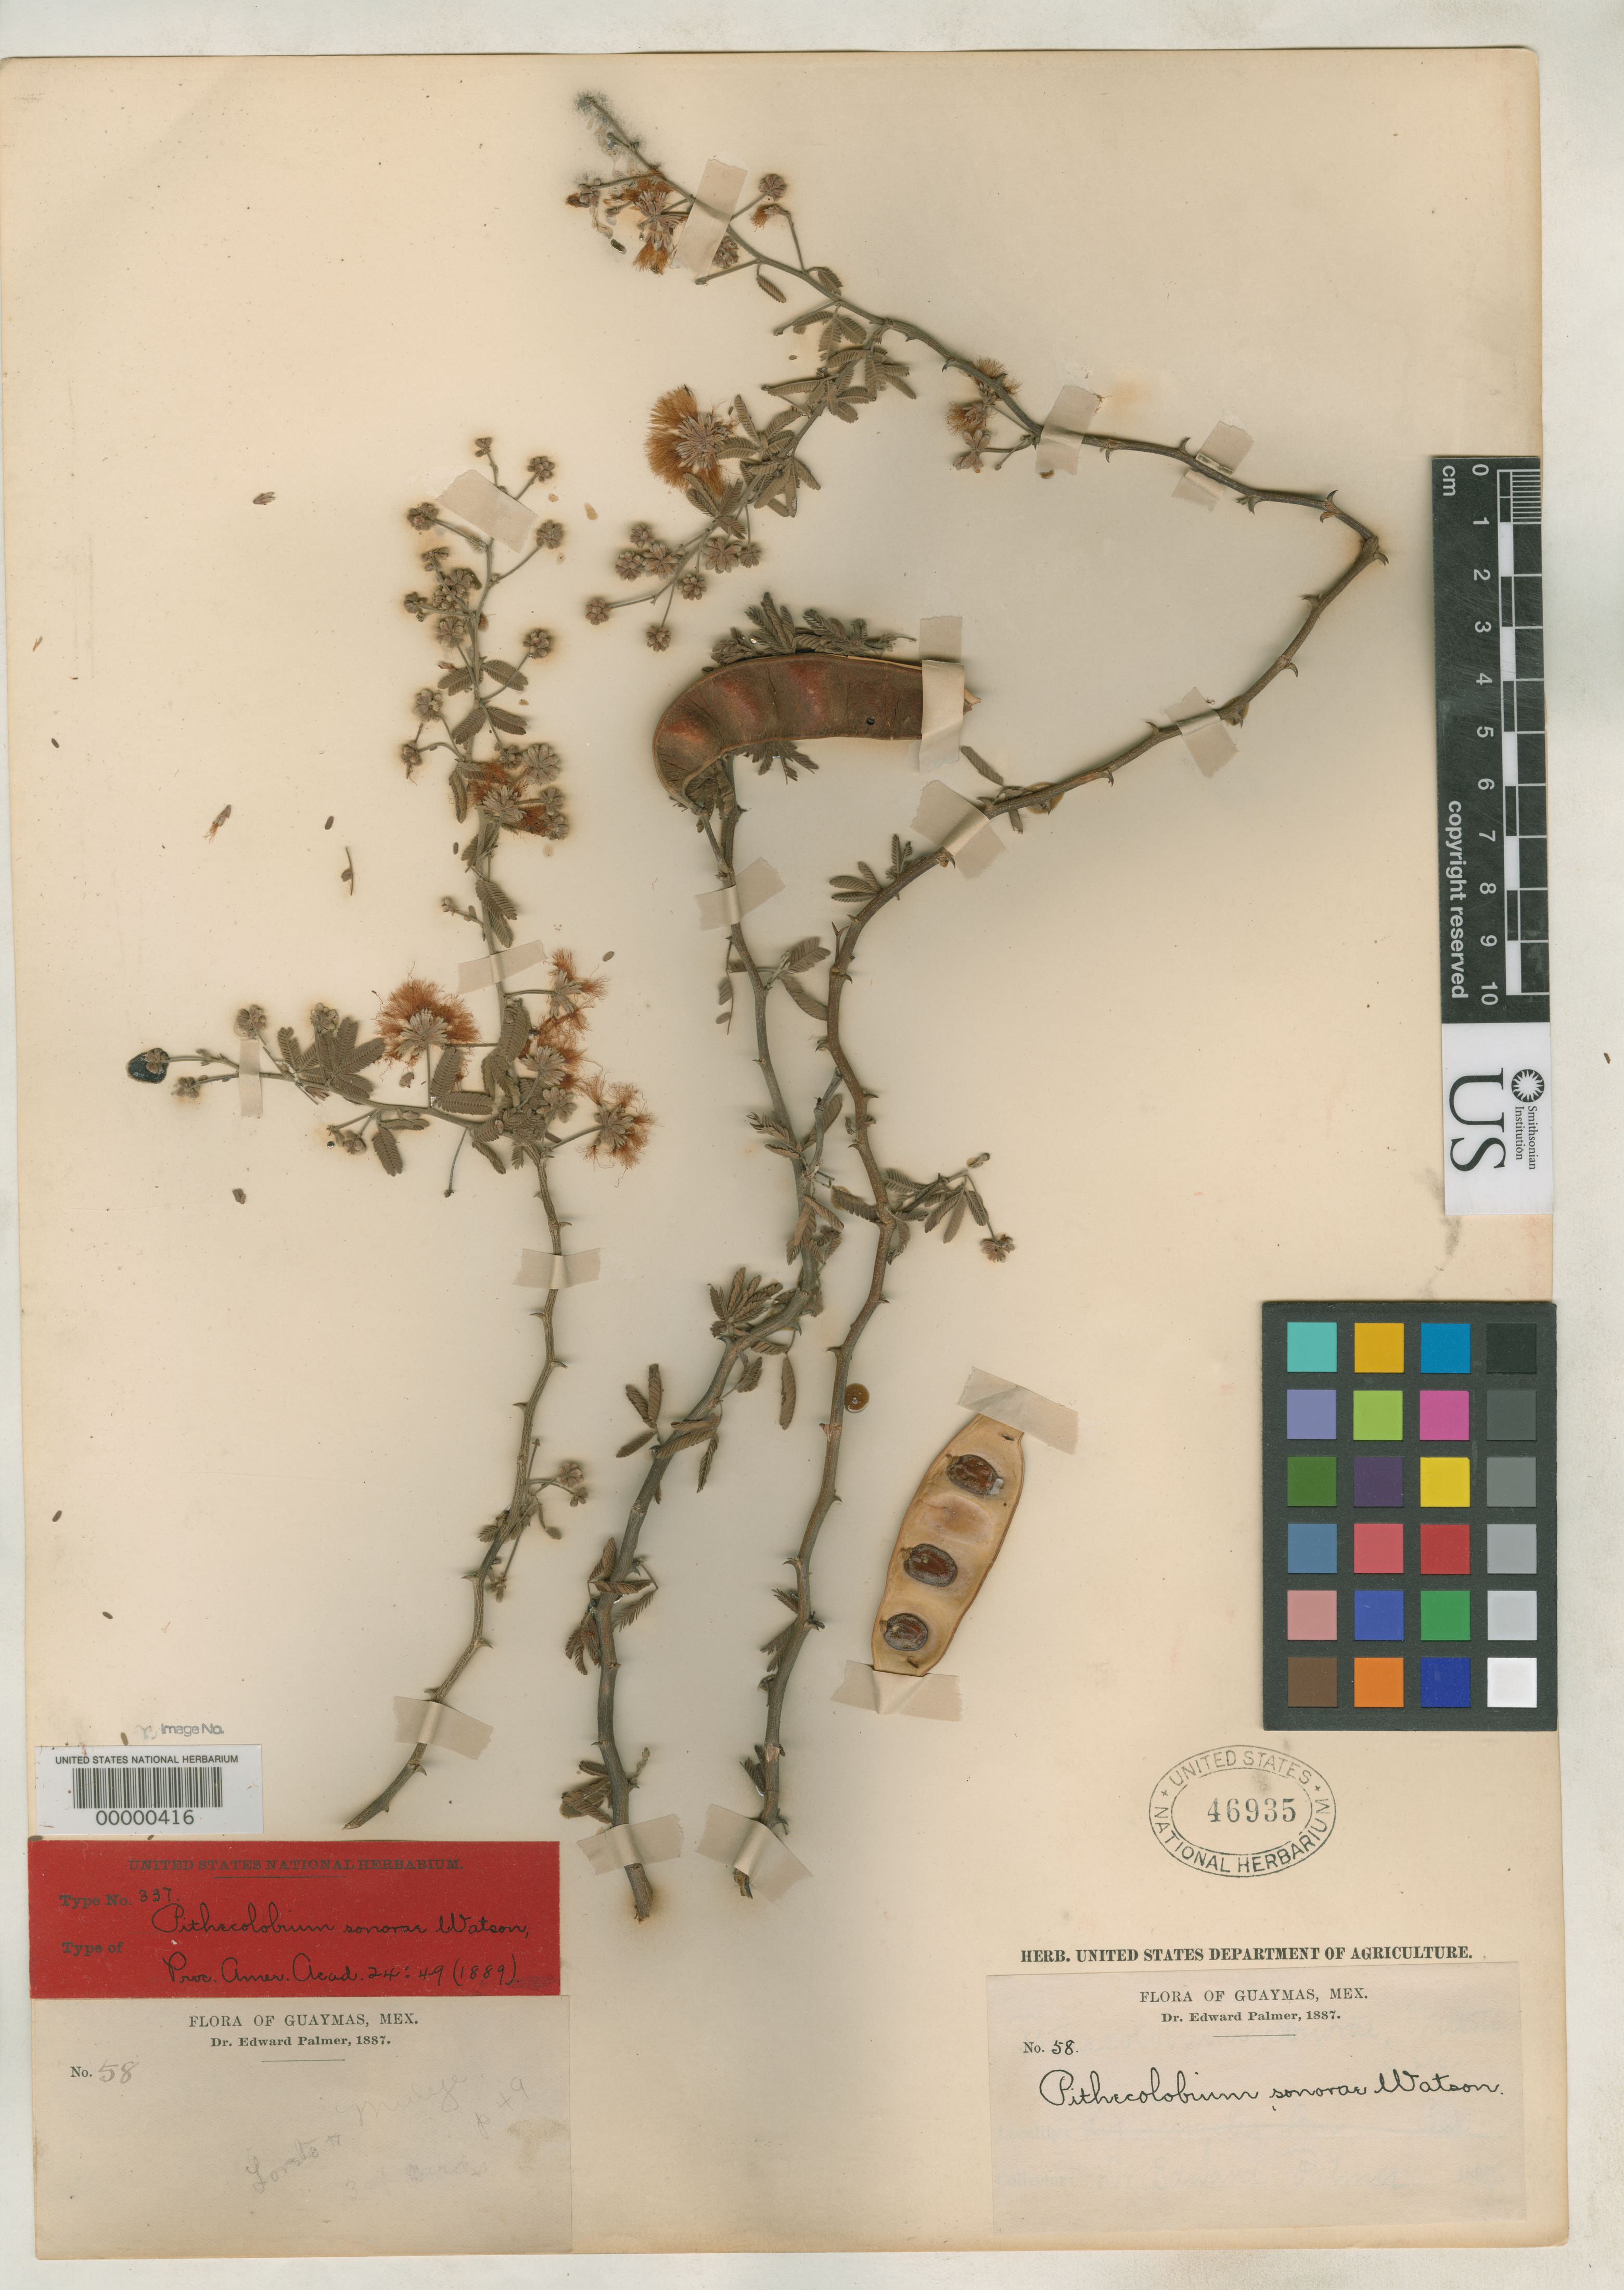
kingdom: Plantae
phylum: Tracheophyta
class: Magnoliopsida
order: Fabales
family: Fabaceae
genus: Pithecellobium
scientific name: Pithecellobium sonarae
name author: S. Watson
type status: Type Collection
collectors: E. Palmer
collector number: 58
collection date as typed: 1887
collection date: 1887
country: Mexico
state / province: Sonora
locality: Guaymas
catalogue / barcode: US 46935